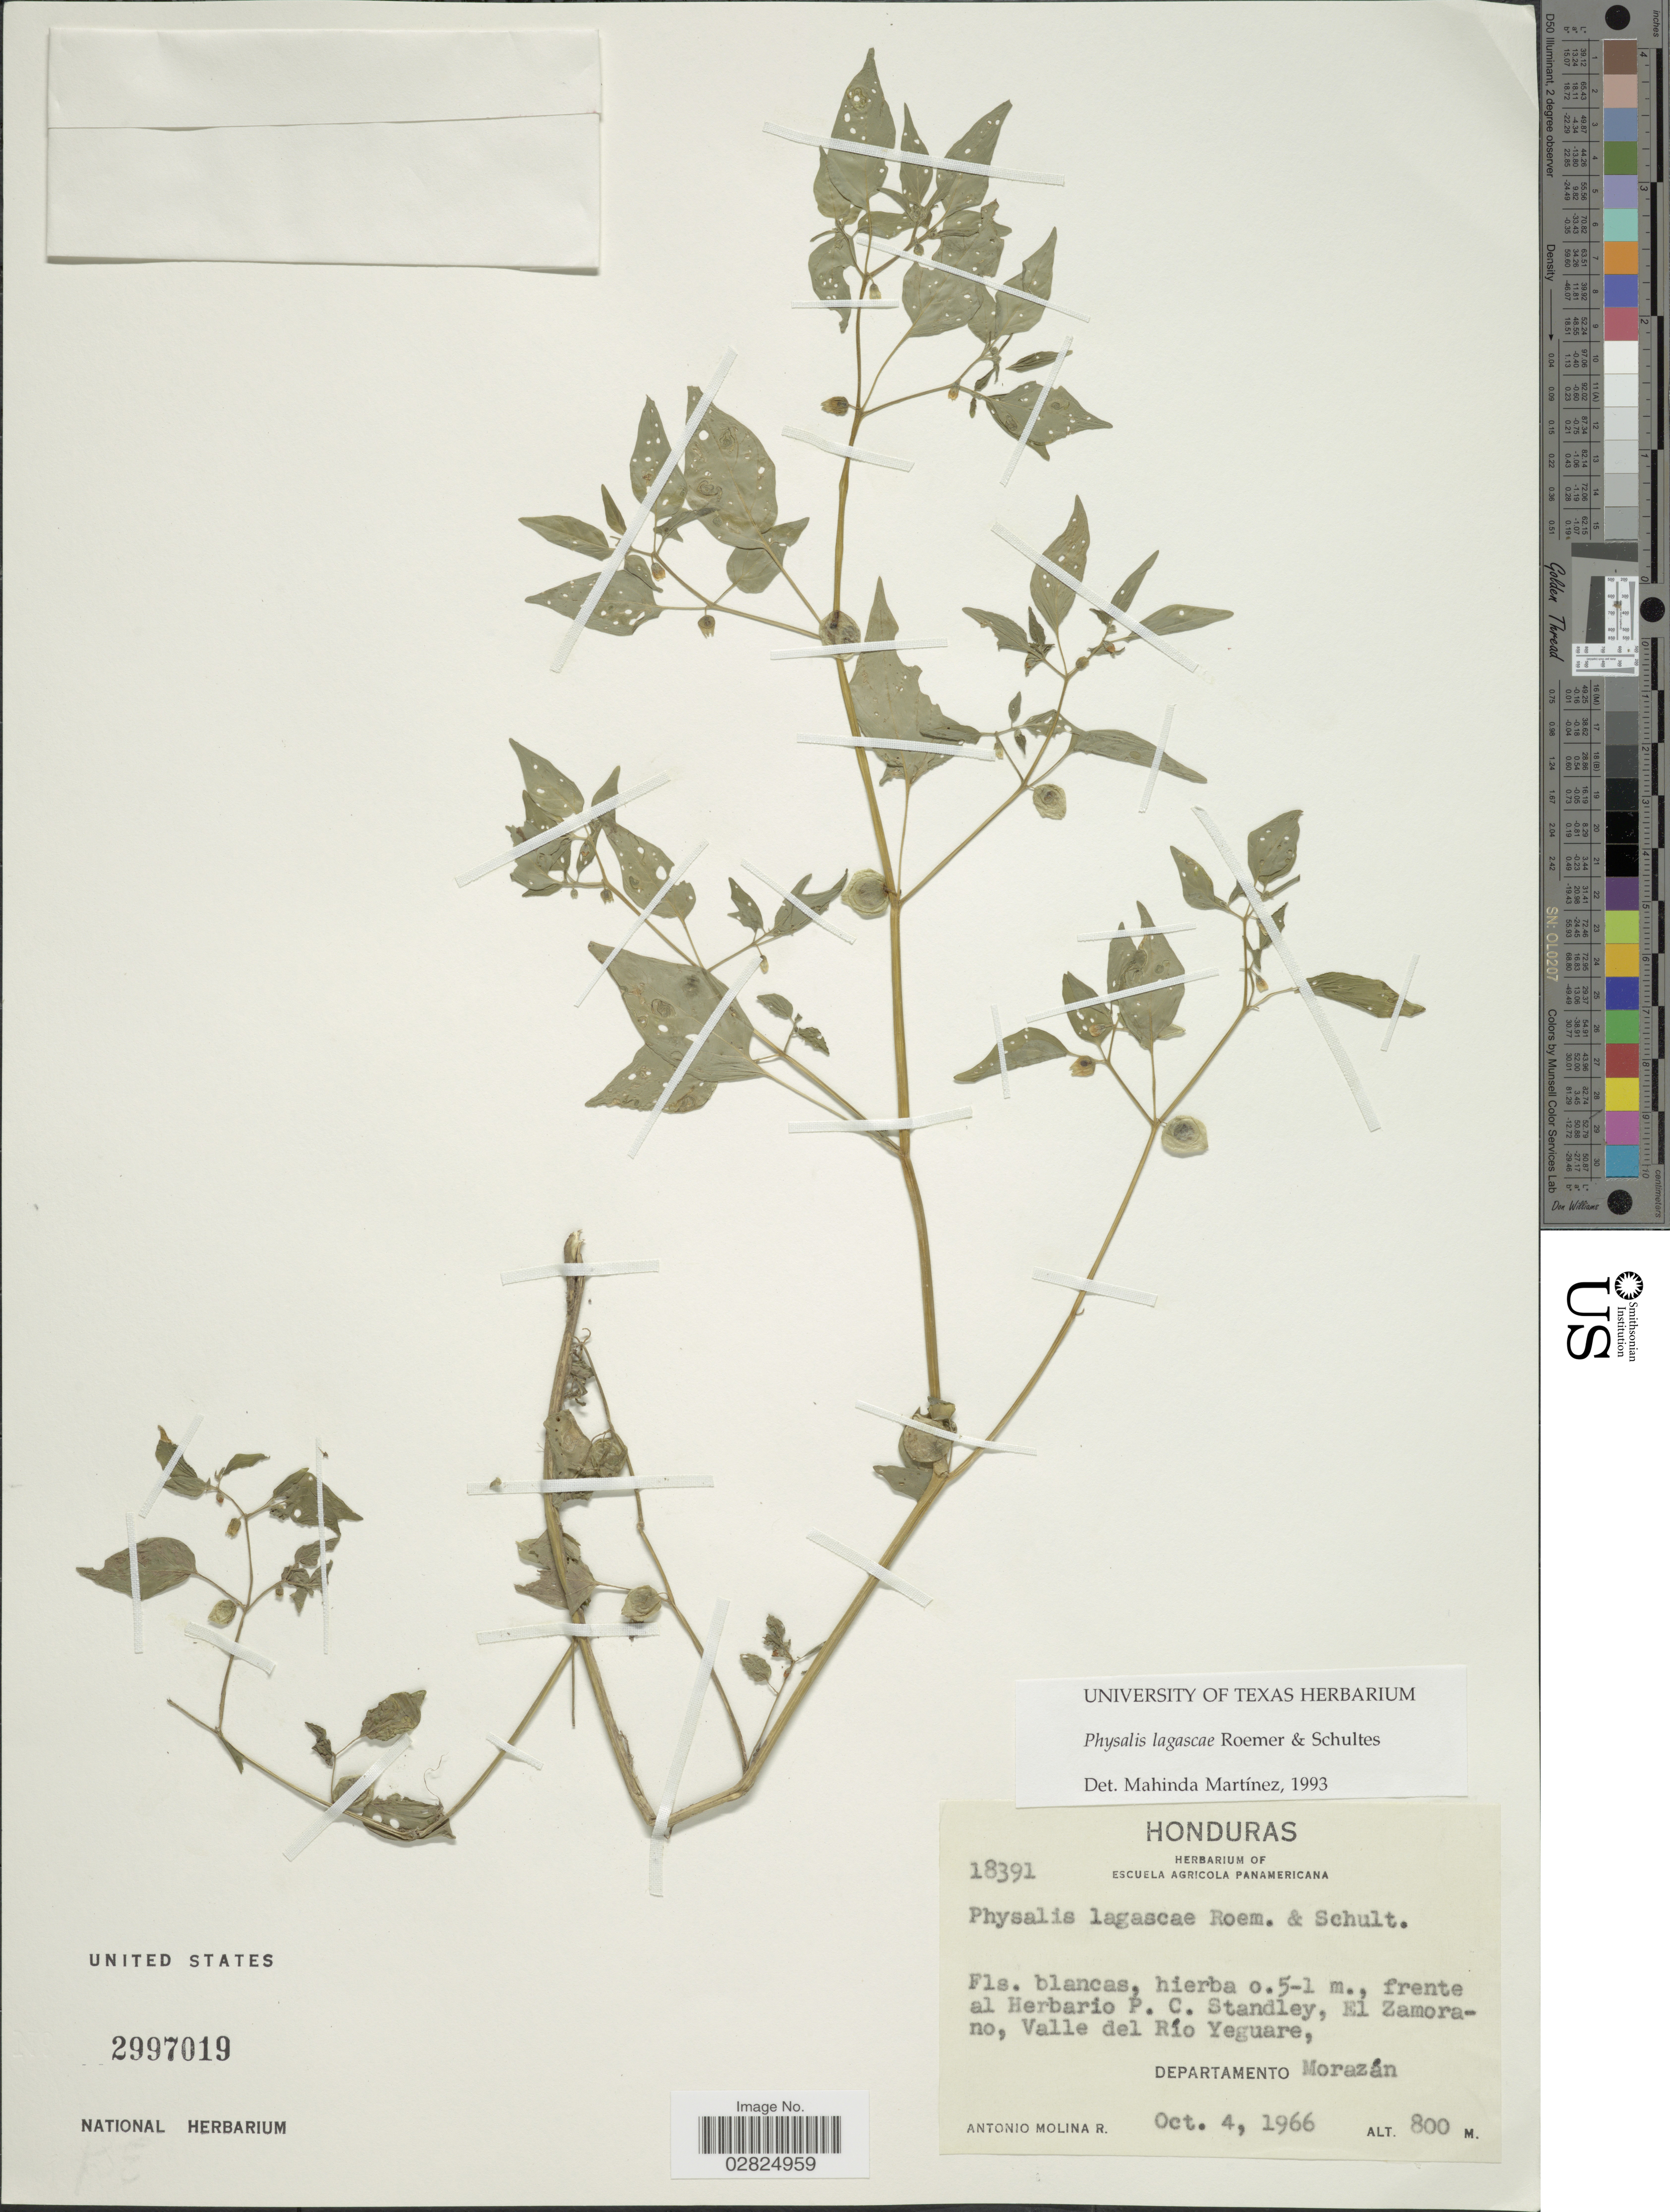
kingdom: Plantae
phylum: Tracheophyta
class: Magnoliopsida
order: Solanales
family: Solanaceae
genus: Physalis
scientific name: Physalis lagascae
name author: Roem. & Schult.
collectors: A. Molina R.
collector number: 18391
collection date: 1966-10-04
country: Honduras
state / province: Fco. Morazán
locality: El Zamorano, Valle del Río Yeguare, Departamaento Morazán.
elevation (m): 800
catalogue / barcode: US 2997019